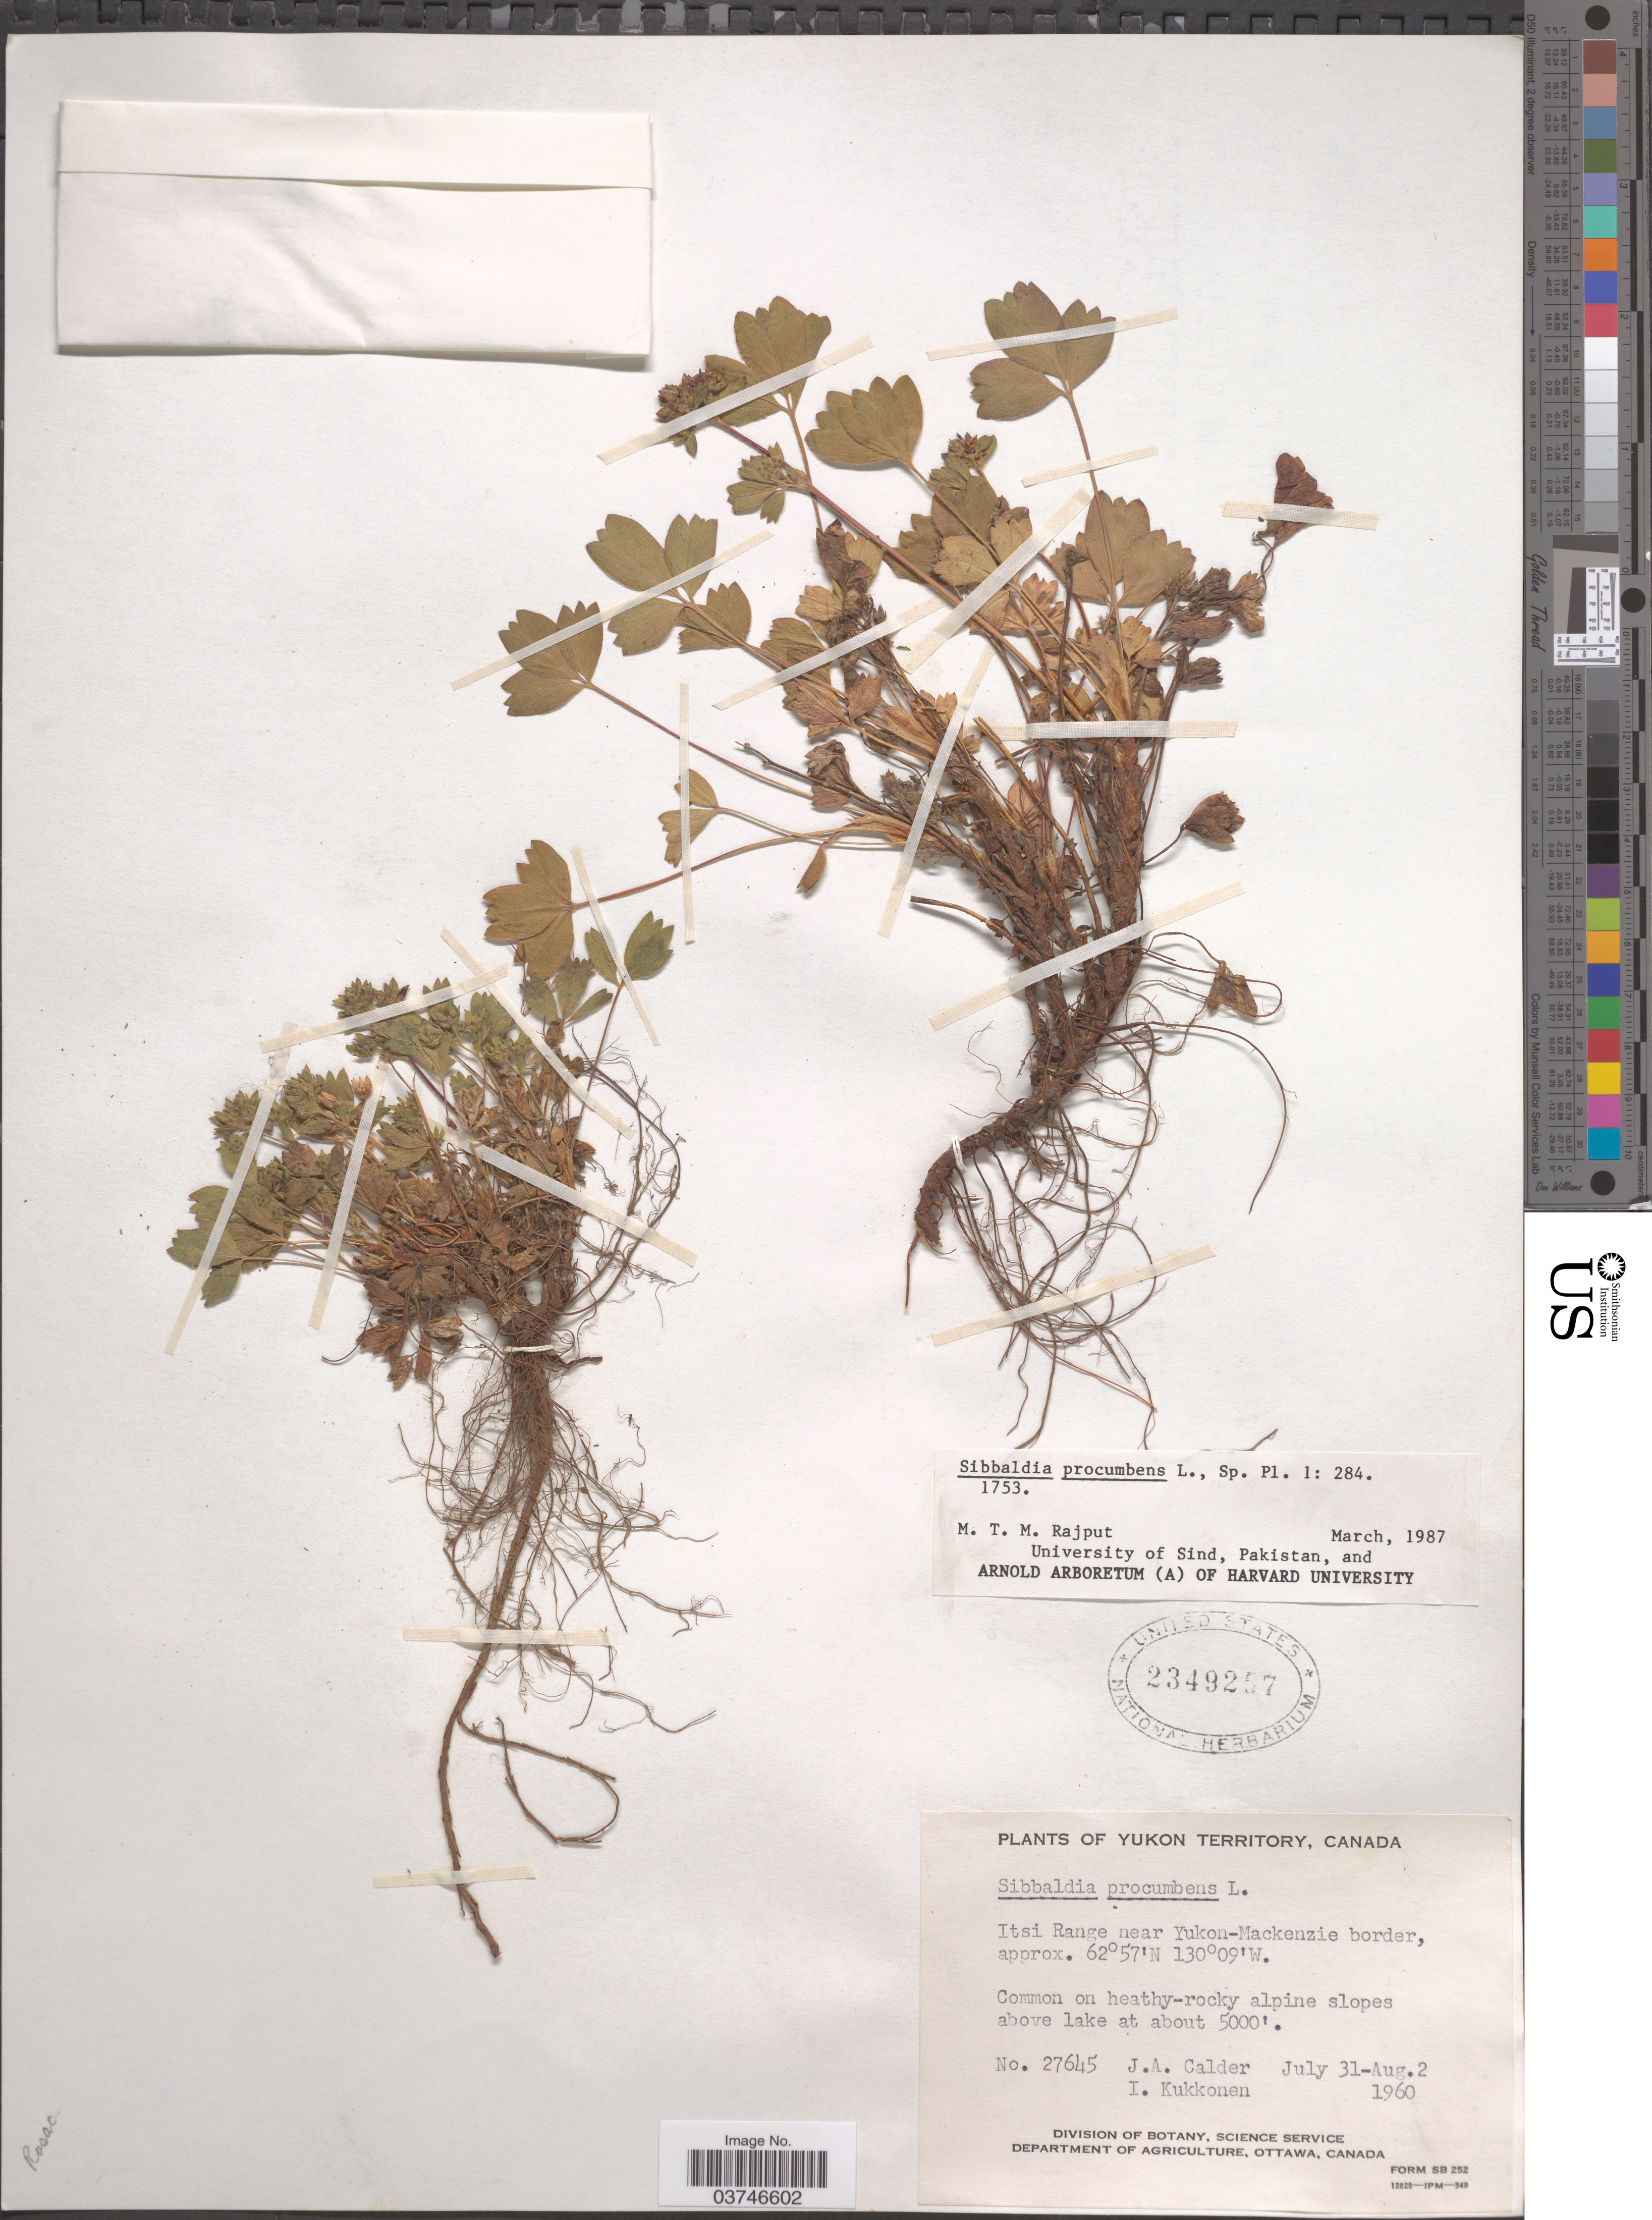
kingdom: Plantae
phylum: Tracheophyta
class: Magnoliopsida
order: Rosales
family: Rosaceae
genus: Sibbaldia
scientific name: Sibbaldia procumbens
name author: L.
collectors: J. A. Calder & I. Kukkonen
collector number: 27645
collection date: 1960-07-31/1960-08-02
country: Canada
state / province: Yukon Territory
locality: Itsi Range near Yukon-Mackenzie border.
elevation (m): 1524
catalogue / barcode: US 2349257